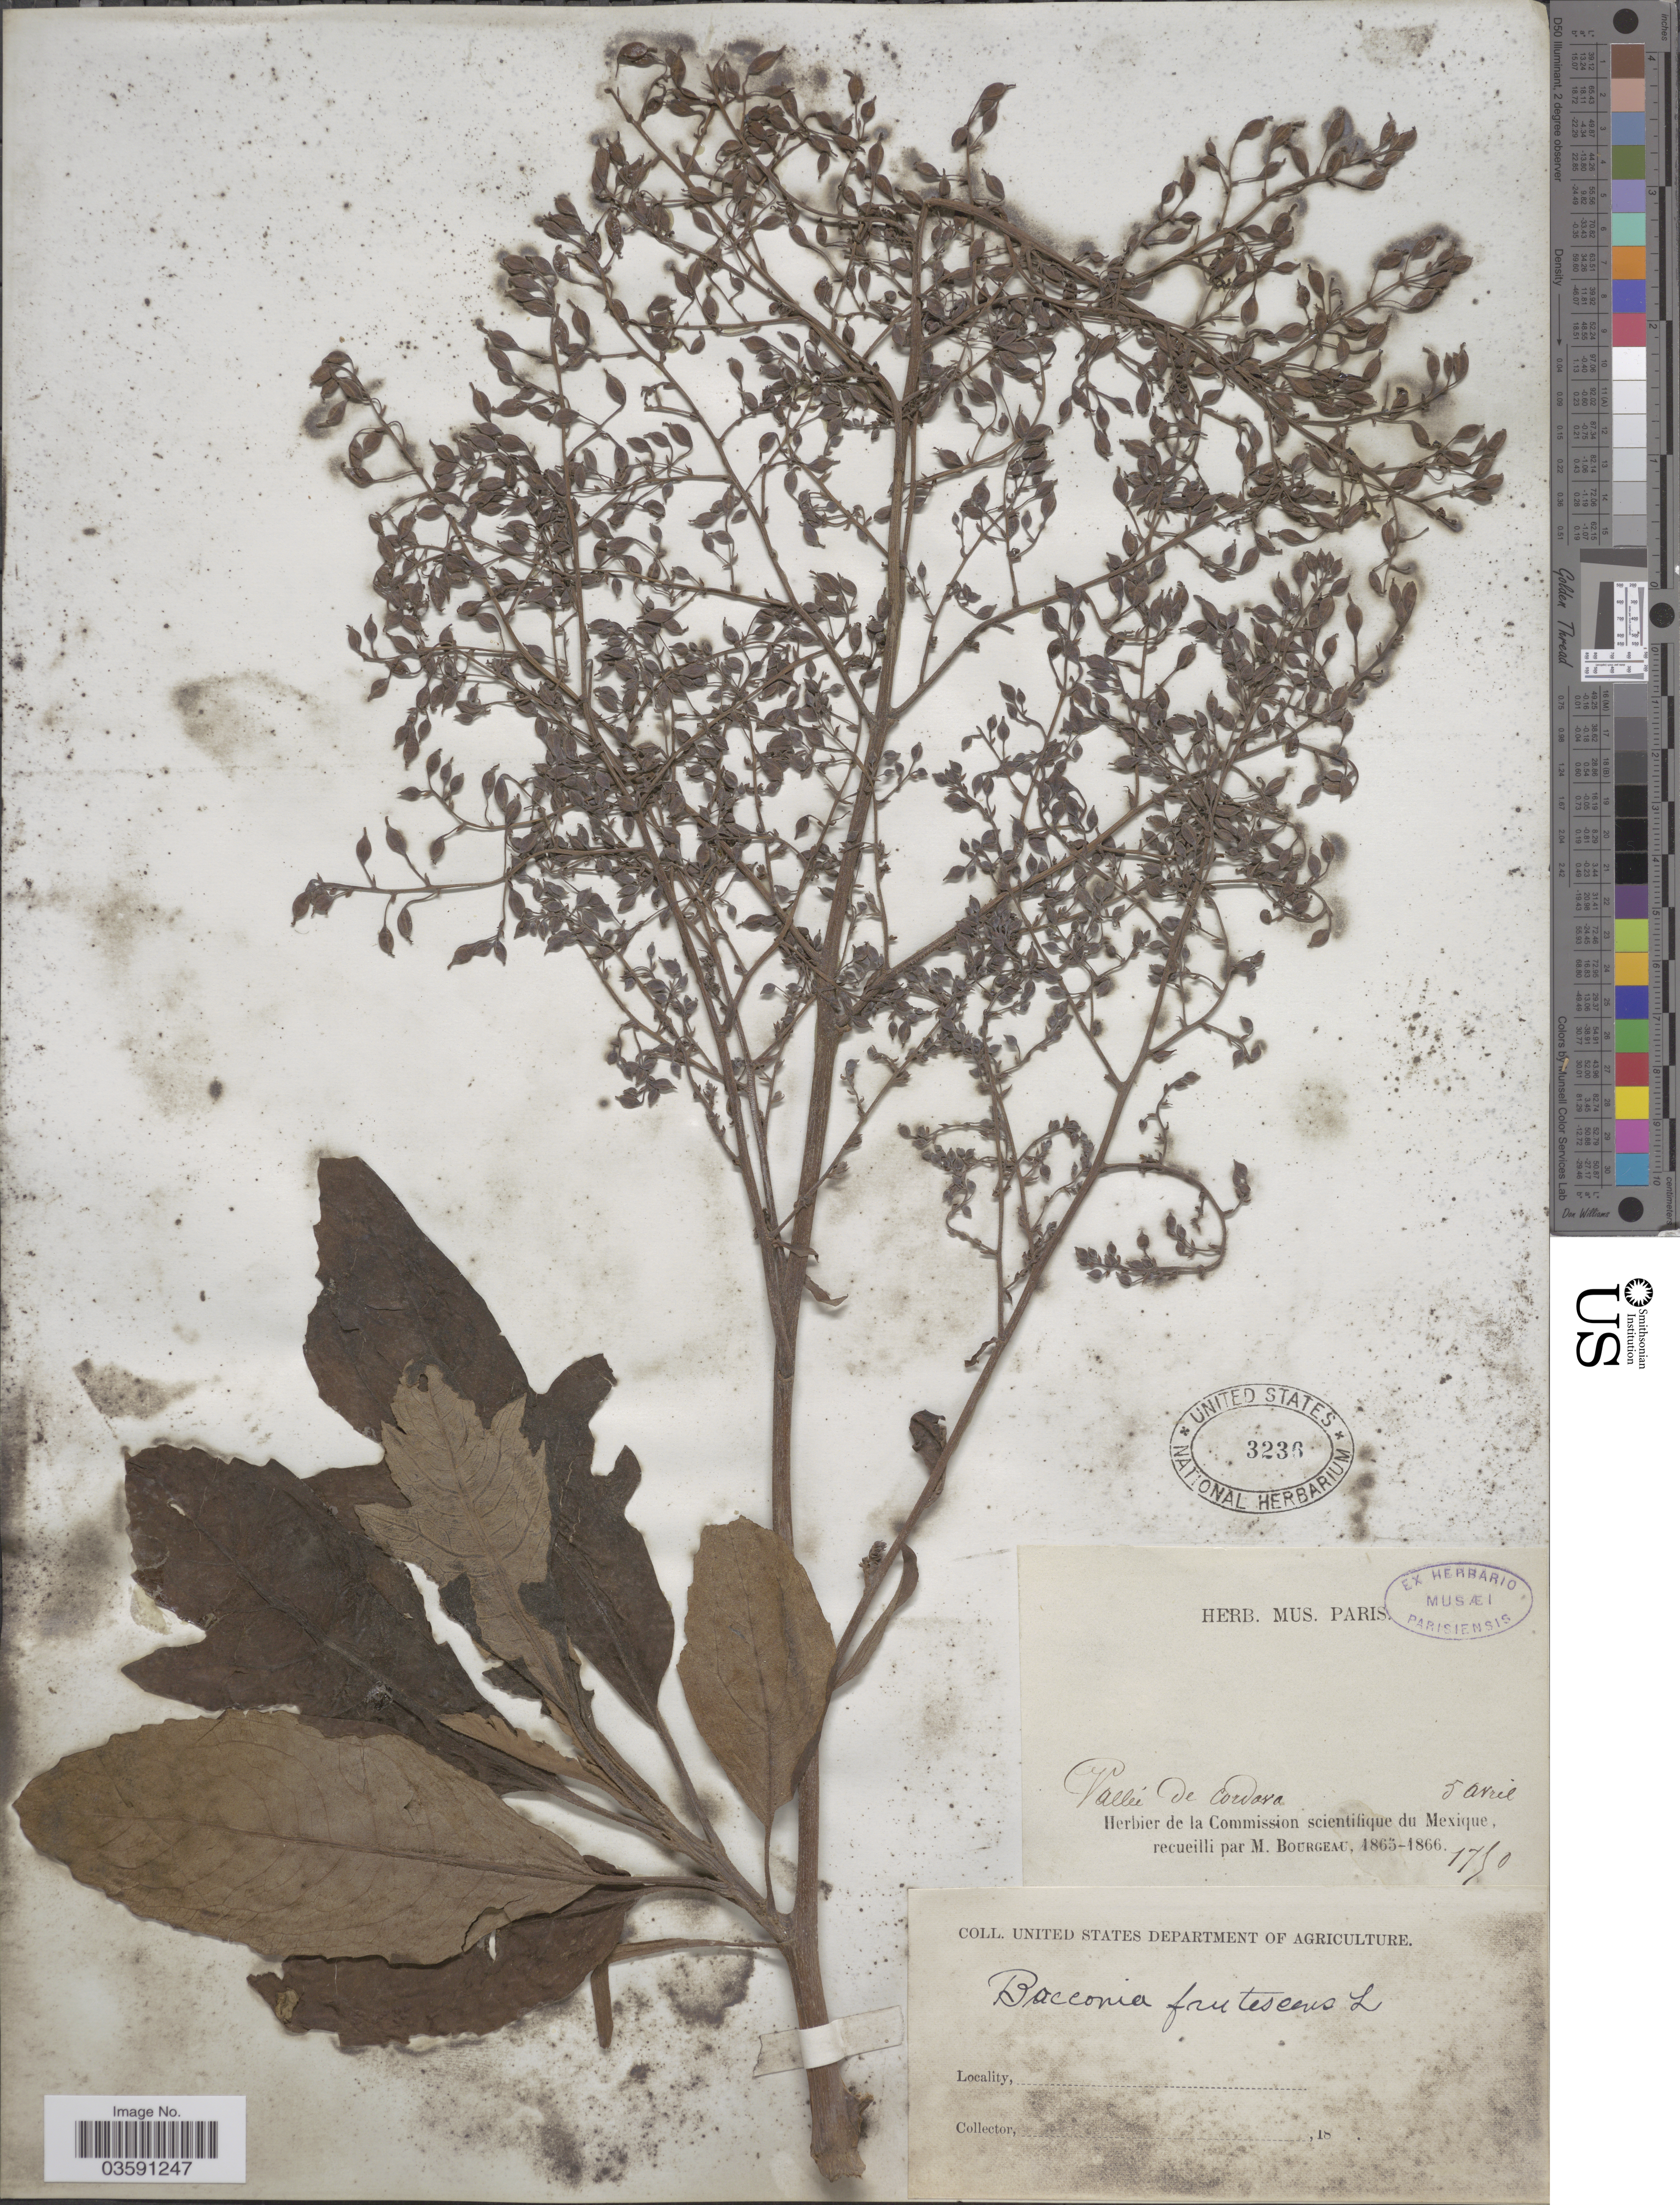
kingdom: Plantae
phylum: Tracheophyta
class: Magnoliopsida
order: Ranunculales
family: Papaveraceae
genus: Bocconia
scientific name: Bocconia frutescens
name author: L.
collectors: M. Bourgeau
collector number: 1750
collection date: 1865-04-05/1866-04-05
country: Mexico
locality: Vallée de Cordova.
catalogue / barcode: US 3236